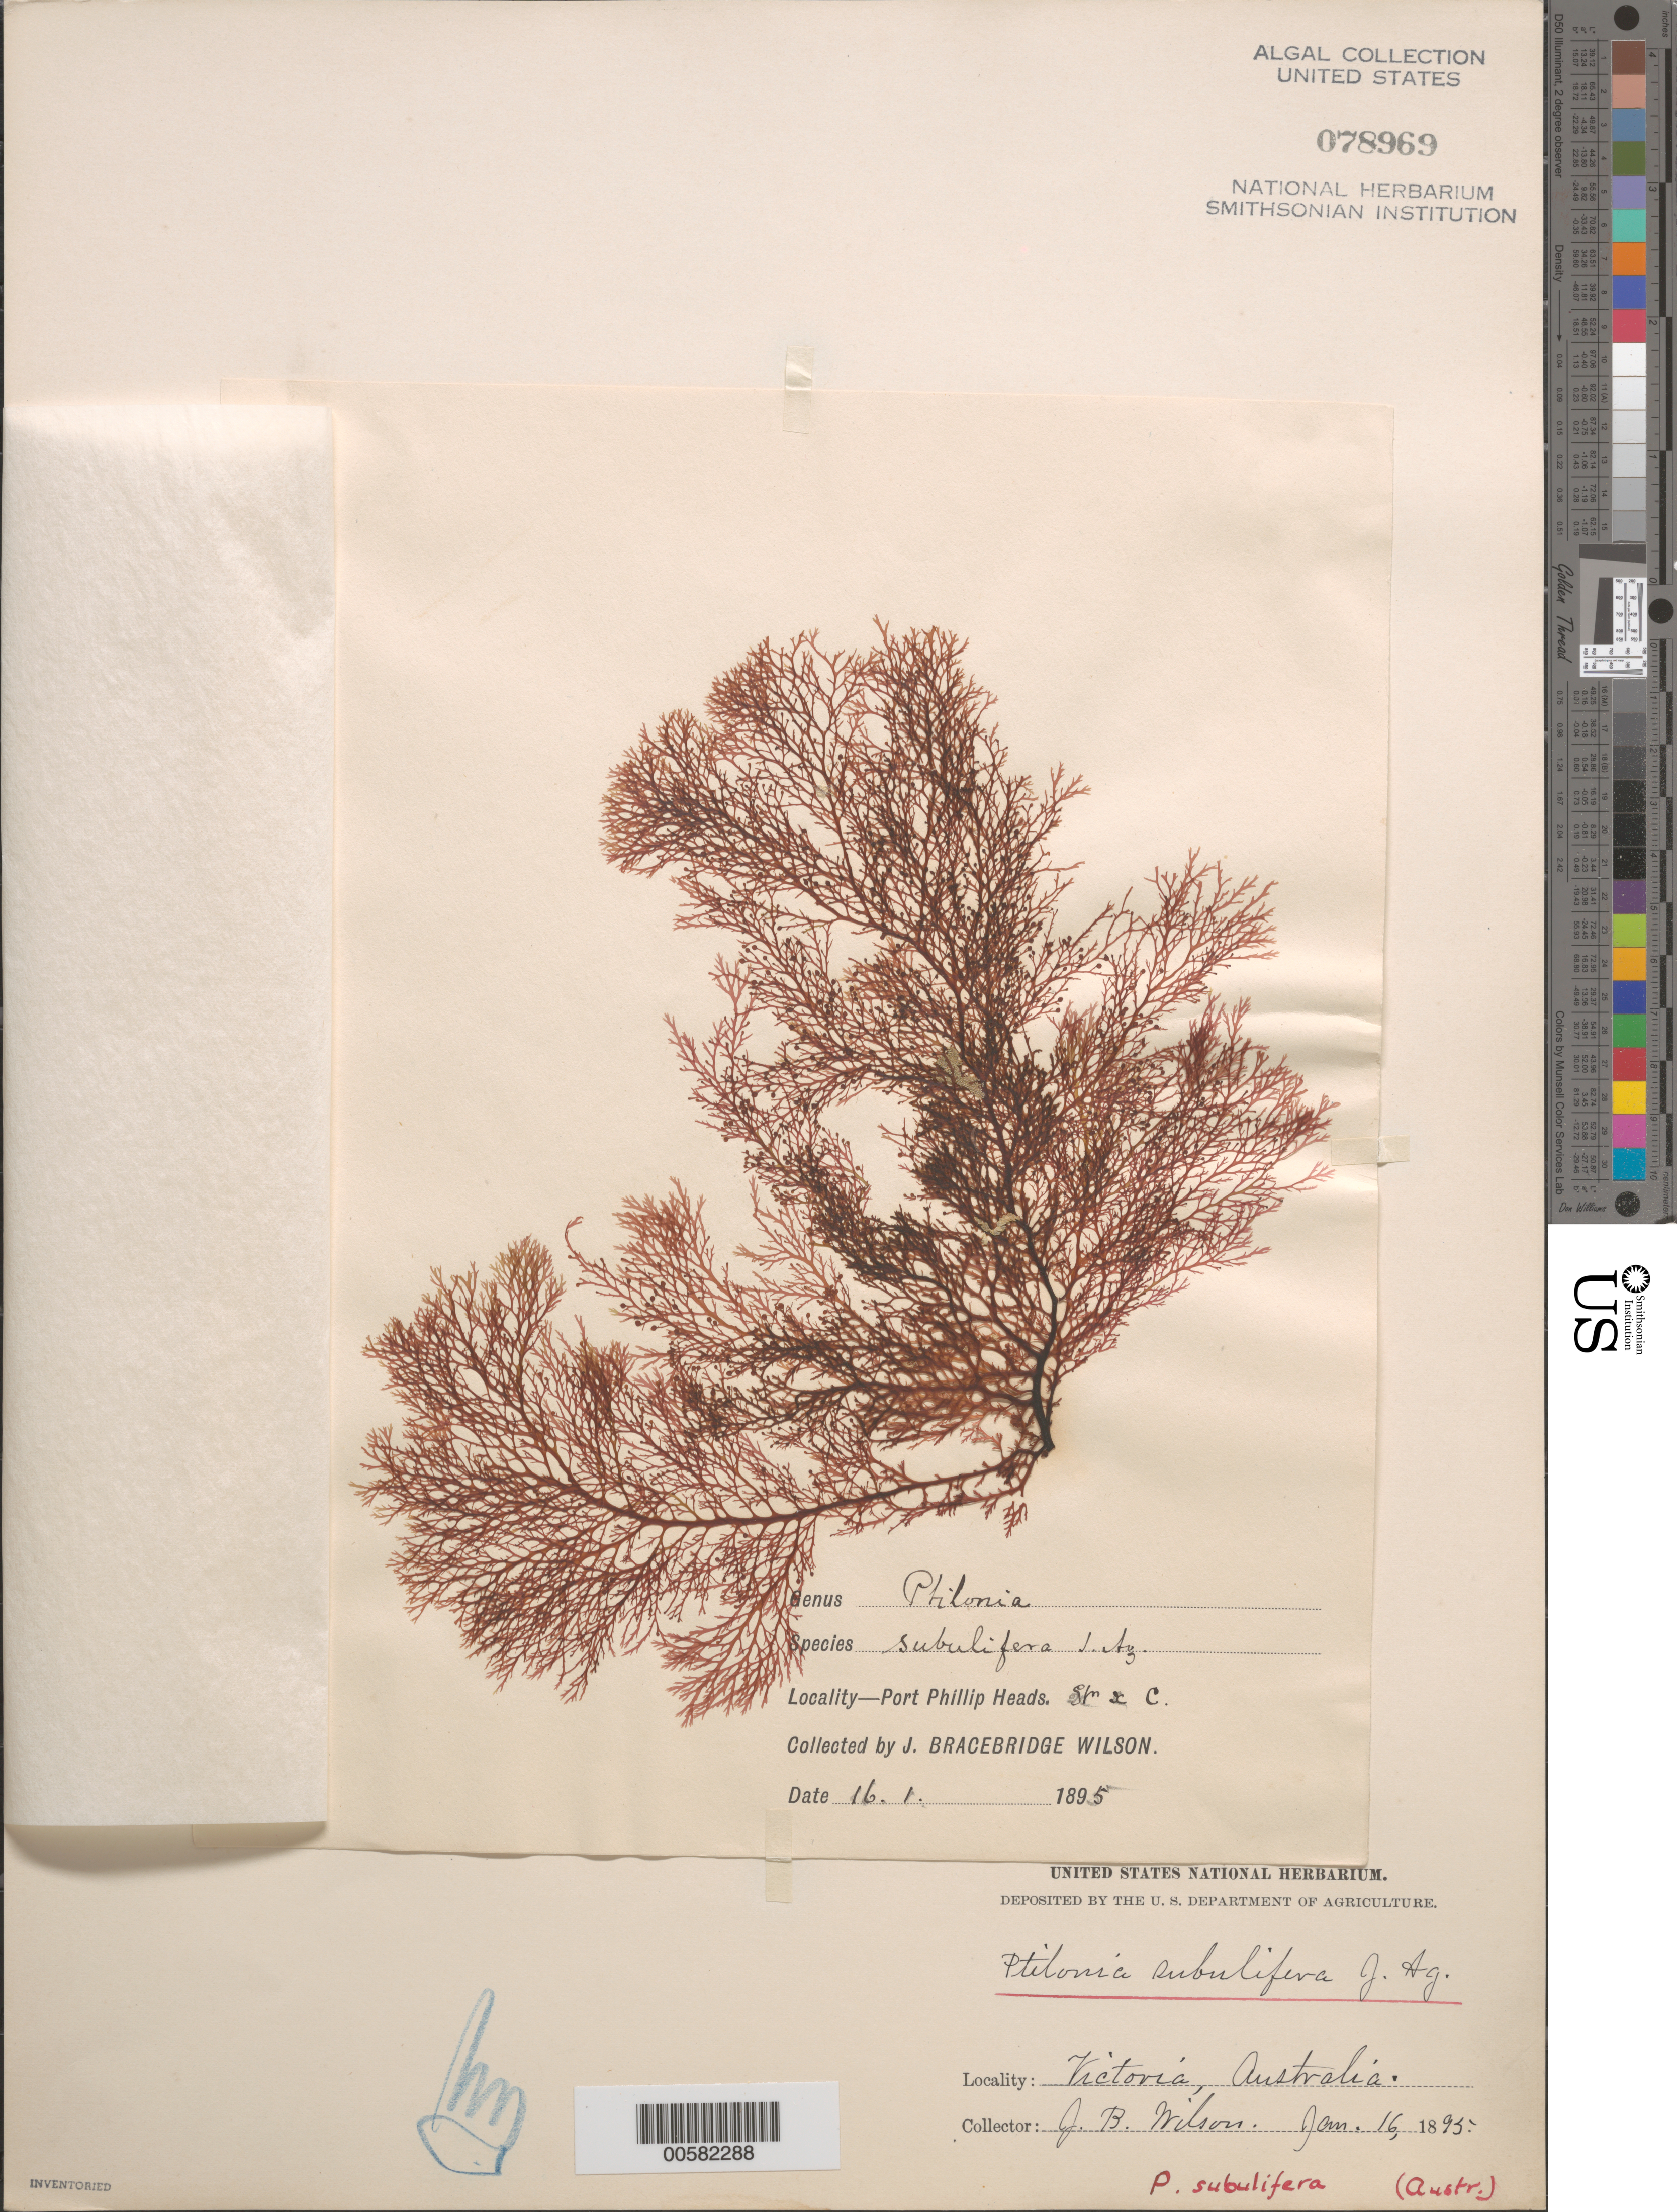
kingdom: Plantae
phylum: Rhodophyta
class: Florideophyceae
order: Bonnemaisoniales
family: Bonnemaisoniaceae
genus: Ptilonia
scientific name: Ptilonia subulifera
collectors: J. B. Wilson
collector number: X C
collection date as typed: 16 Jan 1895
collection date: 1895-01-16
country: Australia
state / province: Victoria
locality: Port Phillip Heads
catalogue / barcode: US 78969